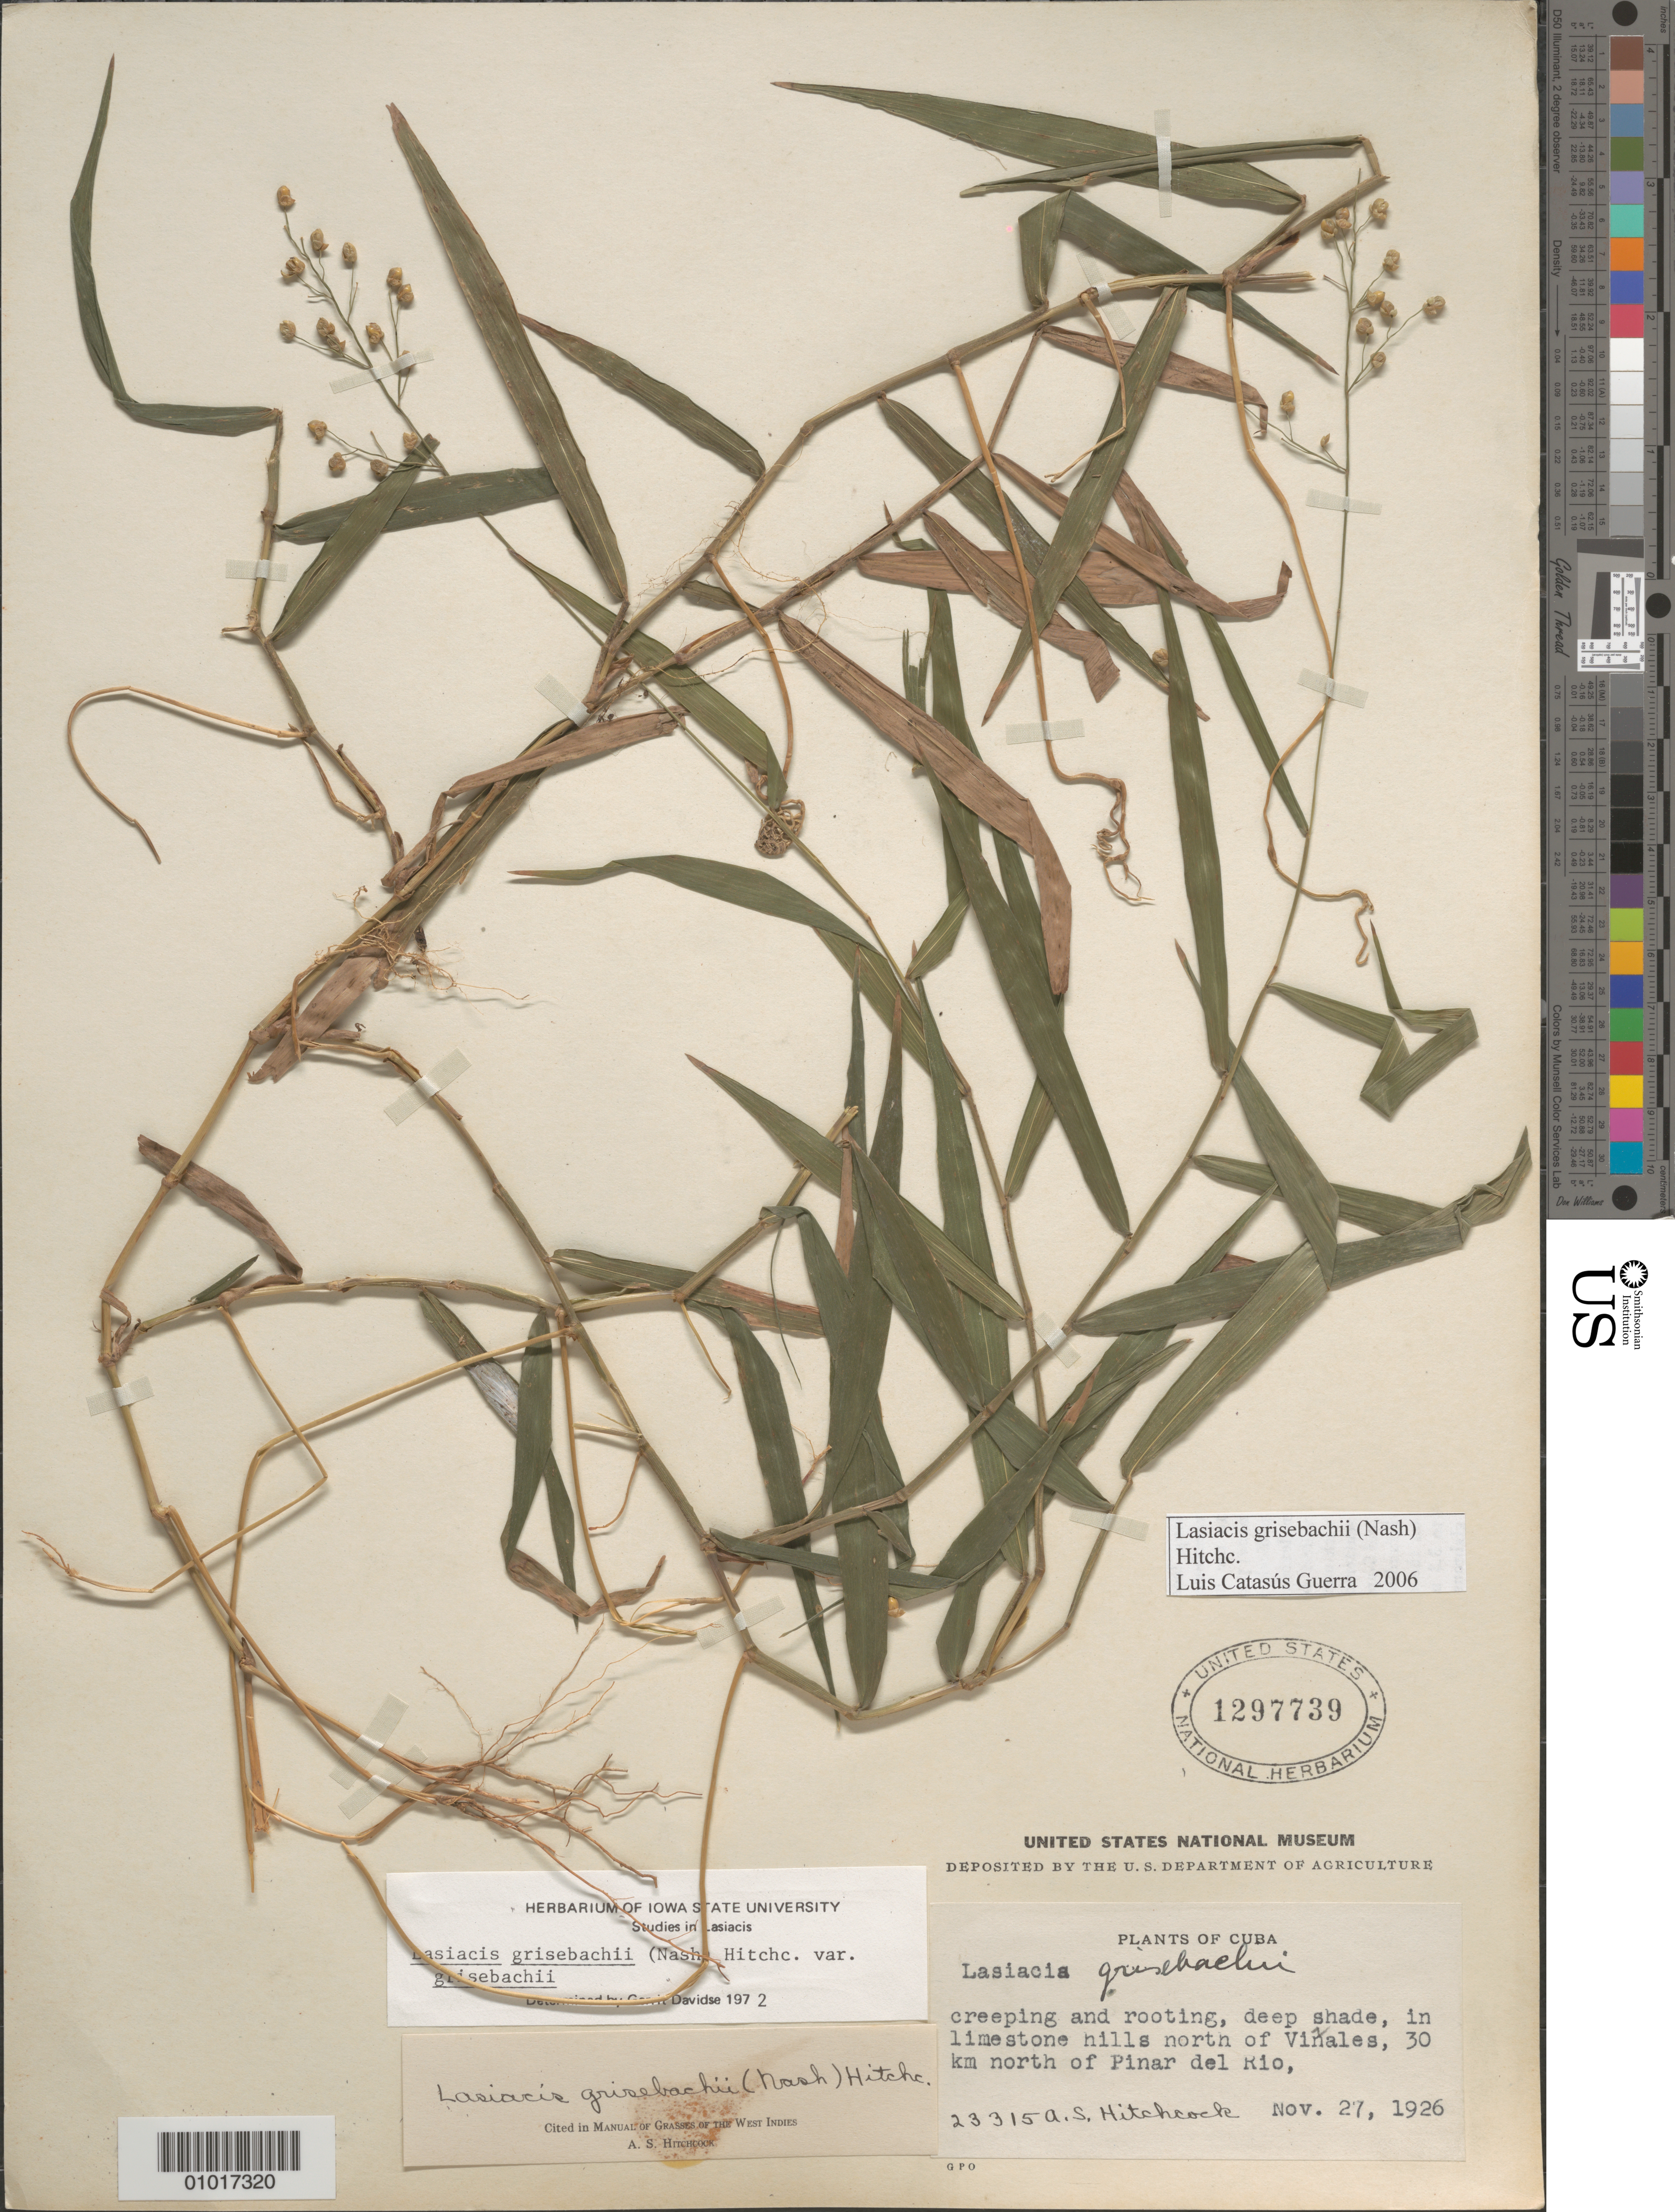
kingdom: Plantae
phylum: Tracheophyta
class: Liliopsida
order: Poales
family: Poaceae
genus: Lasiacis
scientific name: Lasiacis grisebachii var. grisebachii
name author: (Nash) Hitchc.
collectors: A. S. Hitchcock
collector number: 23315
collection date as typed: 27 Nov 1926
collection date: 1926-11-27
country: Cuba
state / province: Pinar del Rio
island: Cuba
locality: Creeping can rooting, deep shade, in limestone hills north of Vinales, 30 Km north of Pinar del Rio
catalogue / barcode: US 1297739